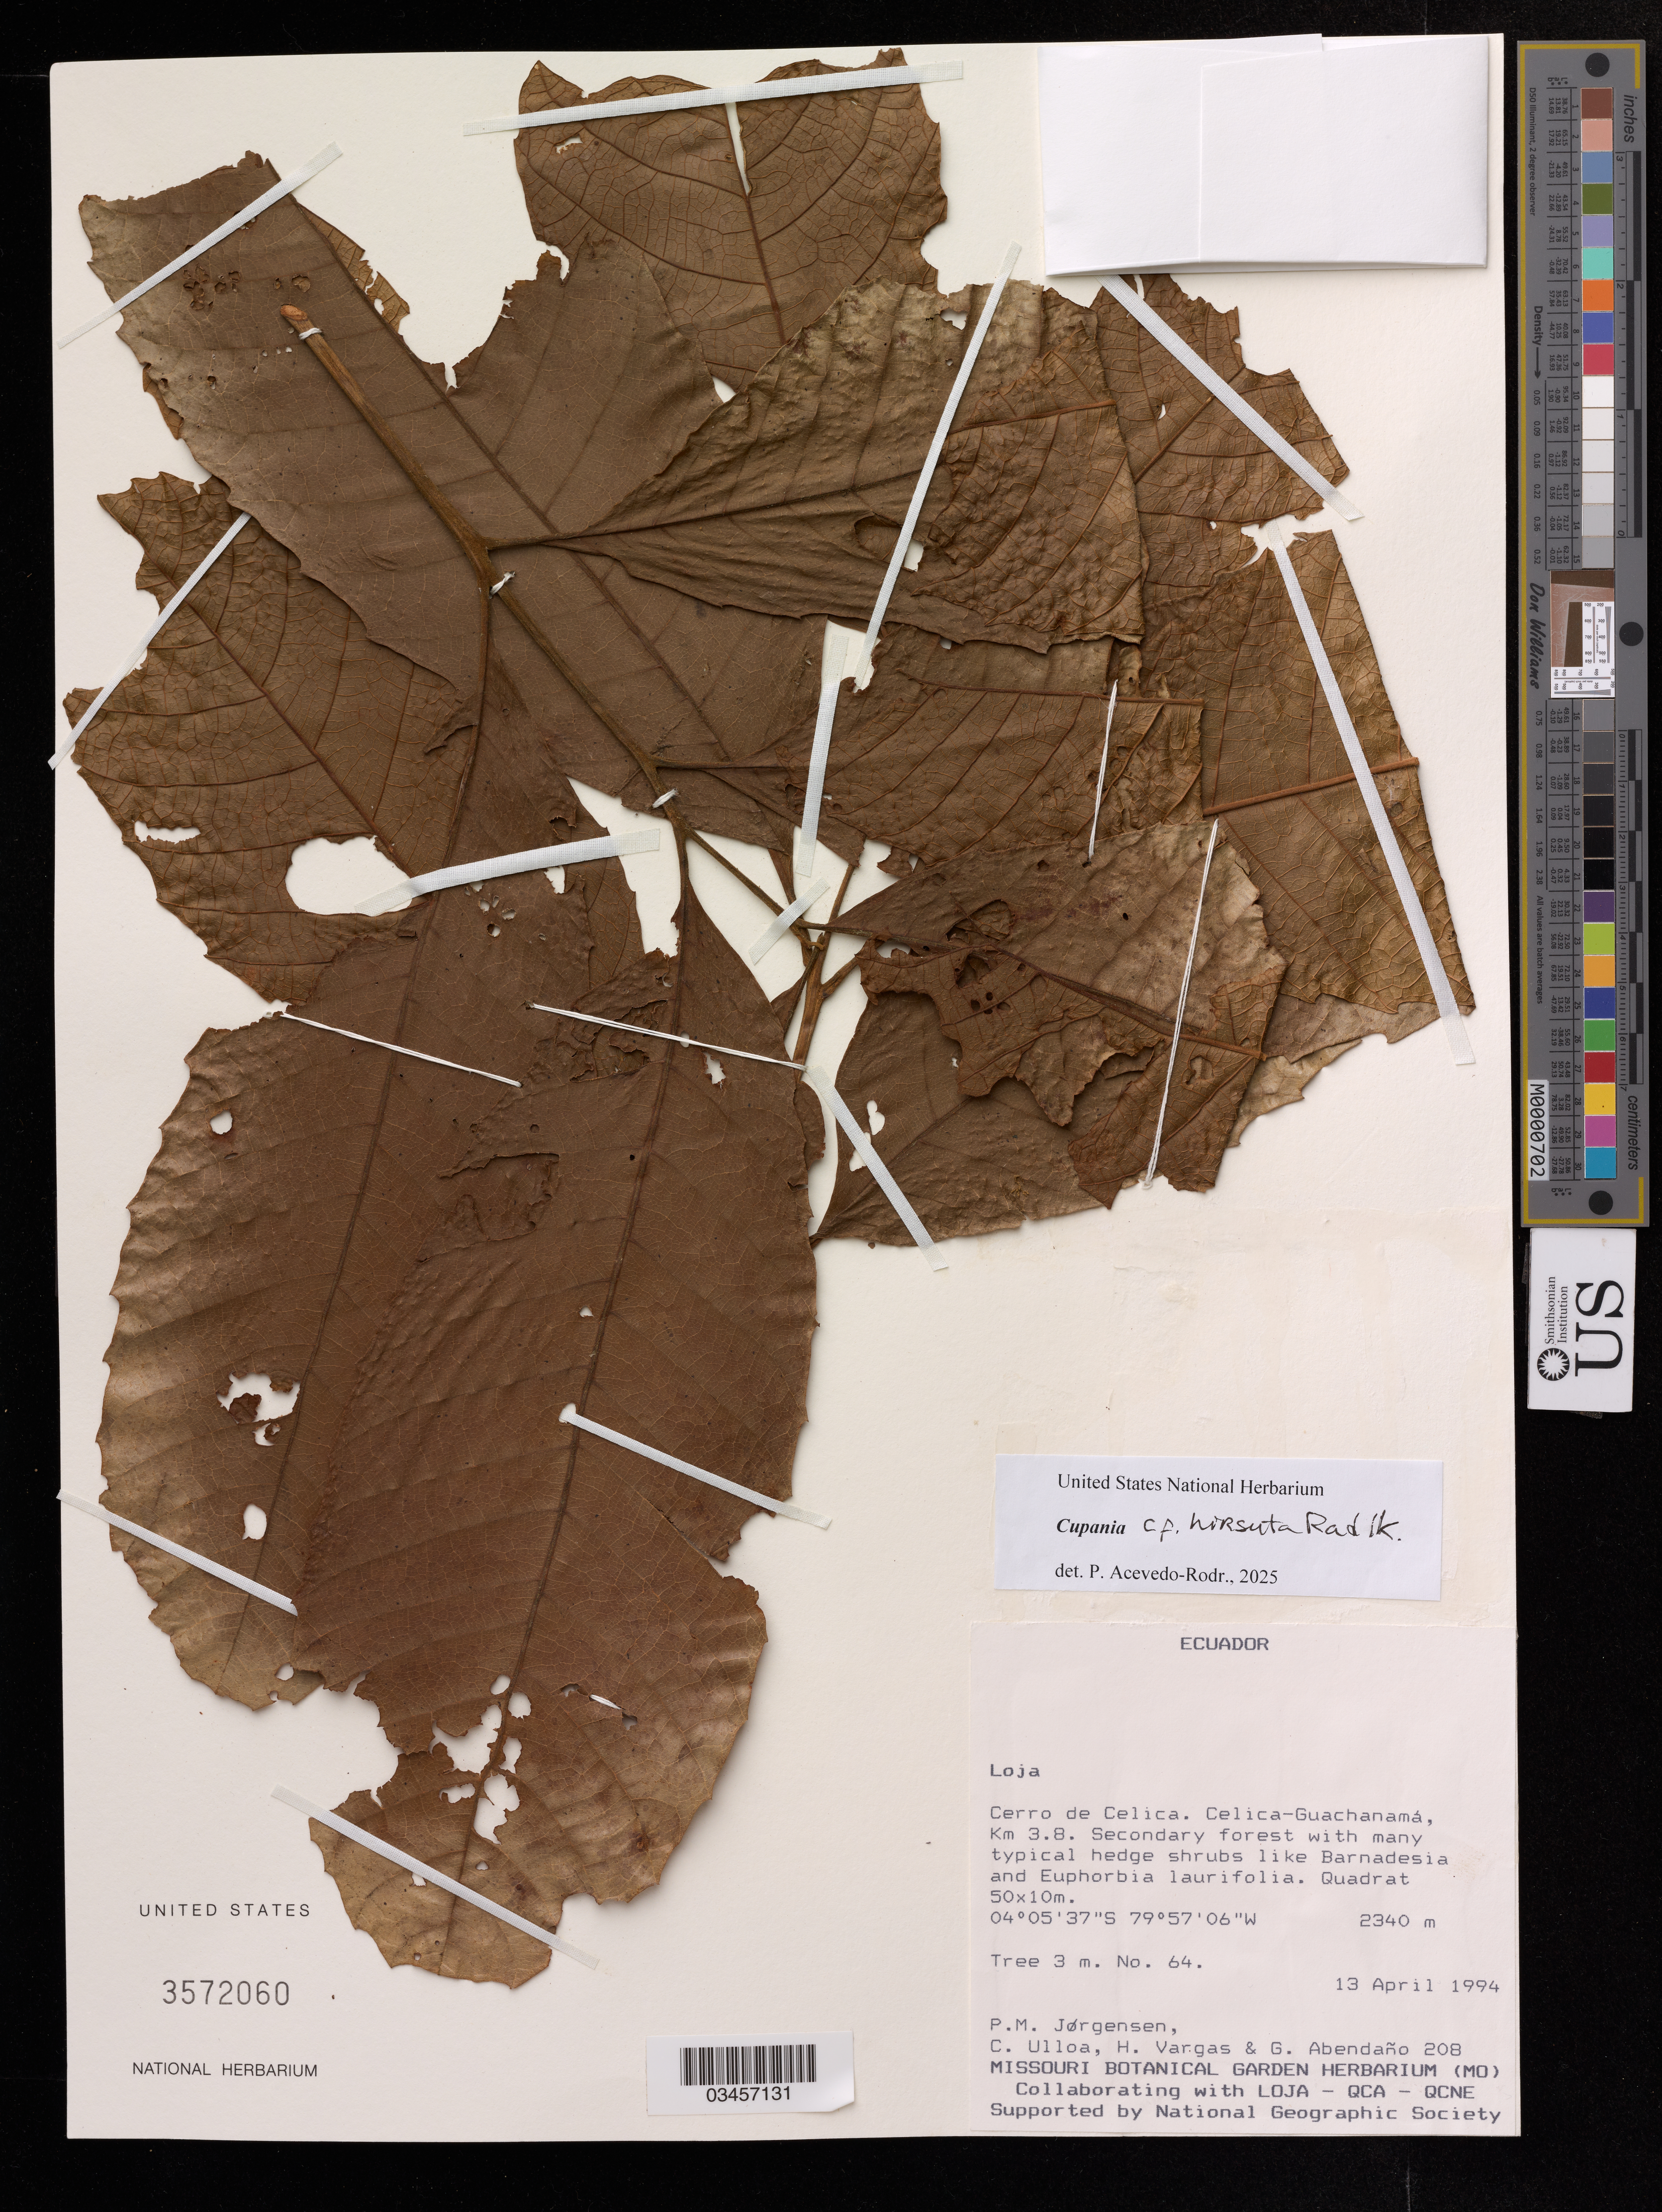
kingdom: Plantae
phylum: Tracheophyta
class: Magnoliopsida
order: Sapindales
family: Sapindaceae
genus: Cupania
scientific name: Cupania hirsuta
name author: Radlk.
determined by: Acevedo-Rodriguez, P., (US), Smithsonian Institution - National Museum of Natural History (UNITED STATES)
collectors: P. Jørgensen, C. Ulloa, H. Vargas & G. Abendaño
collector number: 208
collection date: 1994-04-13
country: Ecuador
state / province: Loja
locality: Cerro de Celica. Celica-Guachanamá, km 3.8.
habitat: Secondary forest with many typical hedge shrubs like Barnadesia and Euphorbia laurifolia.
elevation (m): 2340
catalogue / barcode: US 3572060